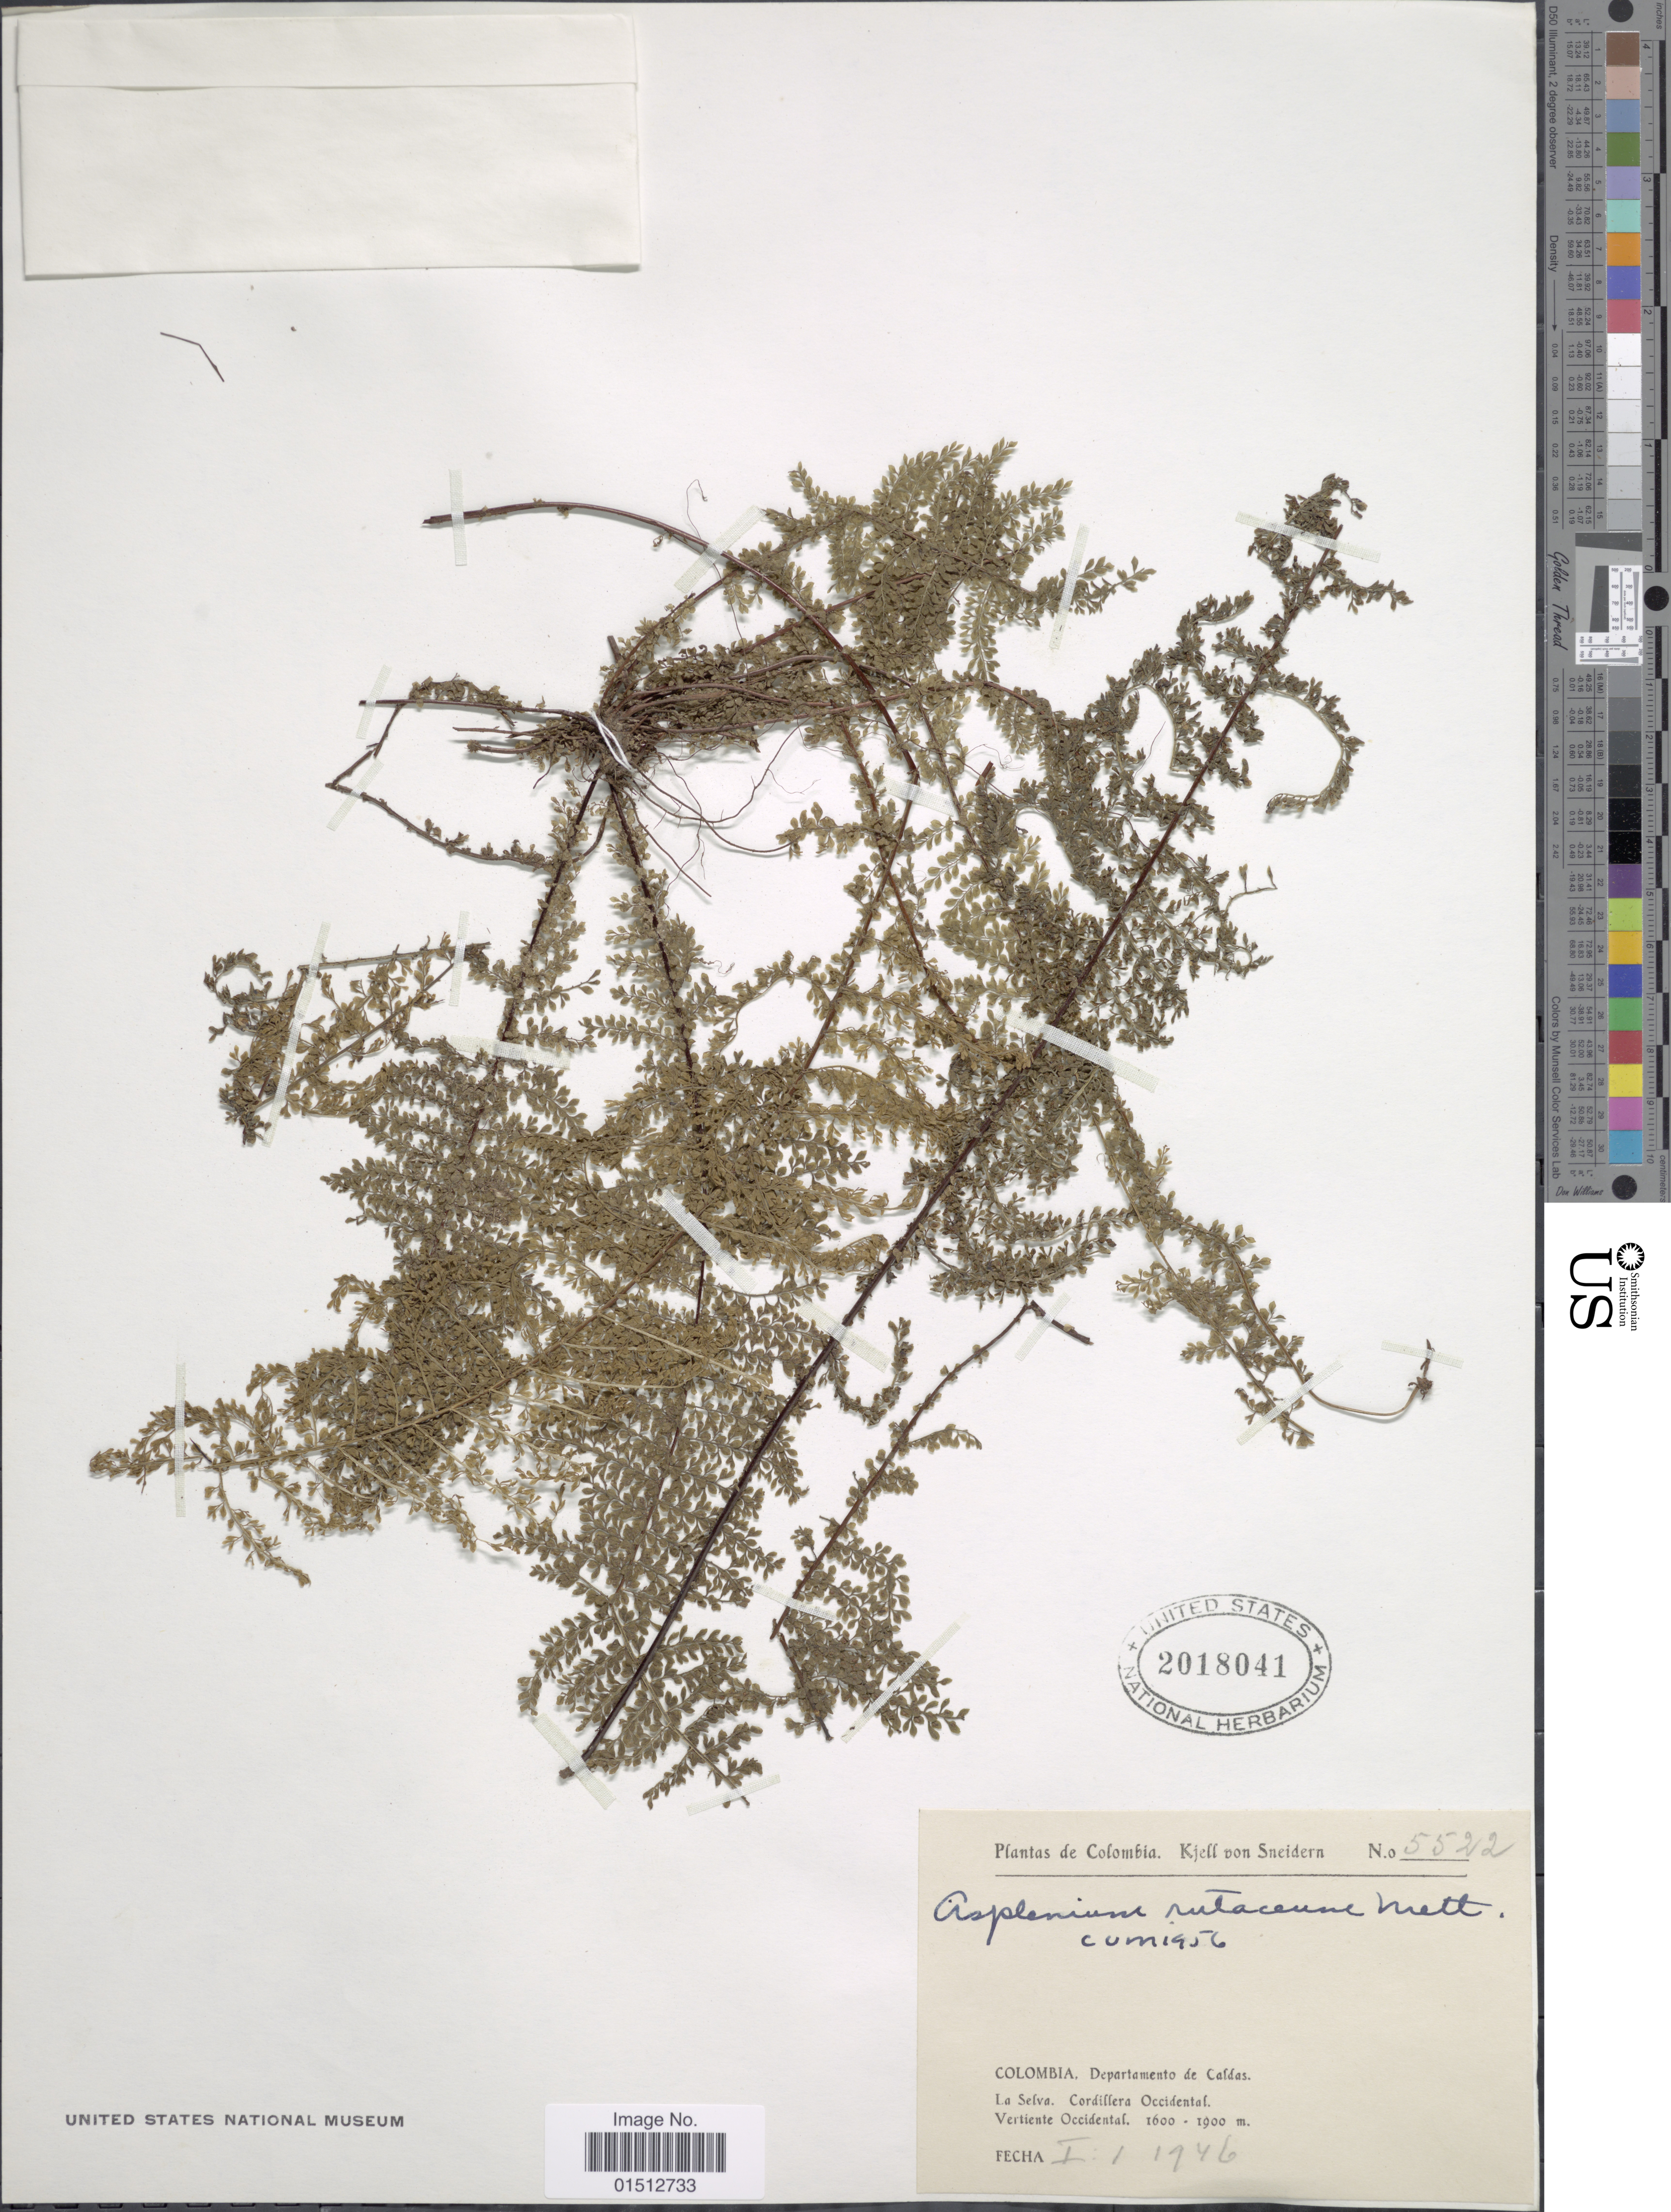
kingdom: Plantae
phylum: Tracheophyta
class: Polypodiopsida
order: Polypodiales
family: Aspleniaceae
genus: Asplenium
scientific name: Asplenium rutaceum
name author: (Willd.) Mett.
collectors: K. von Sneidern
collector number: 5522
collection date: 1946-01-01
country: Colombia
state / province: Caldas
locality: Colombia, Departamento de Caldas. La Selva. Cordillera Occidental, Vertiente Occidental.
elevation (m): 1600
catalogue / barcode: US 2018041